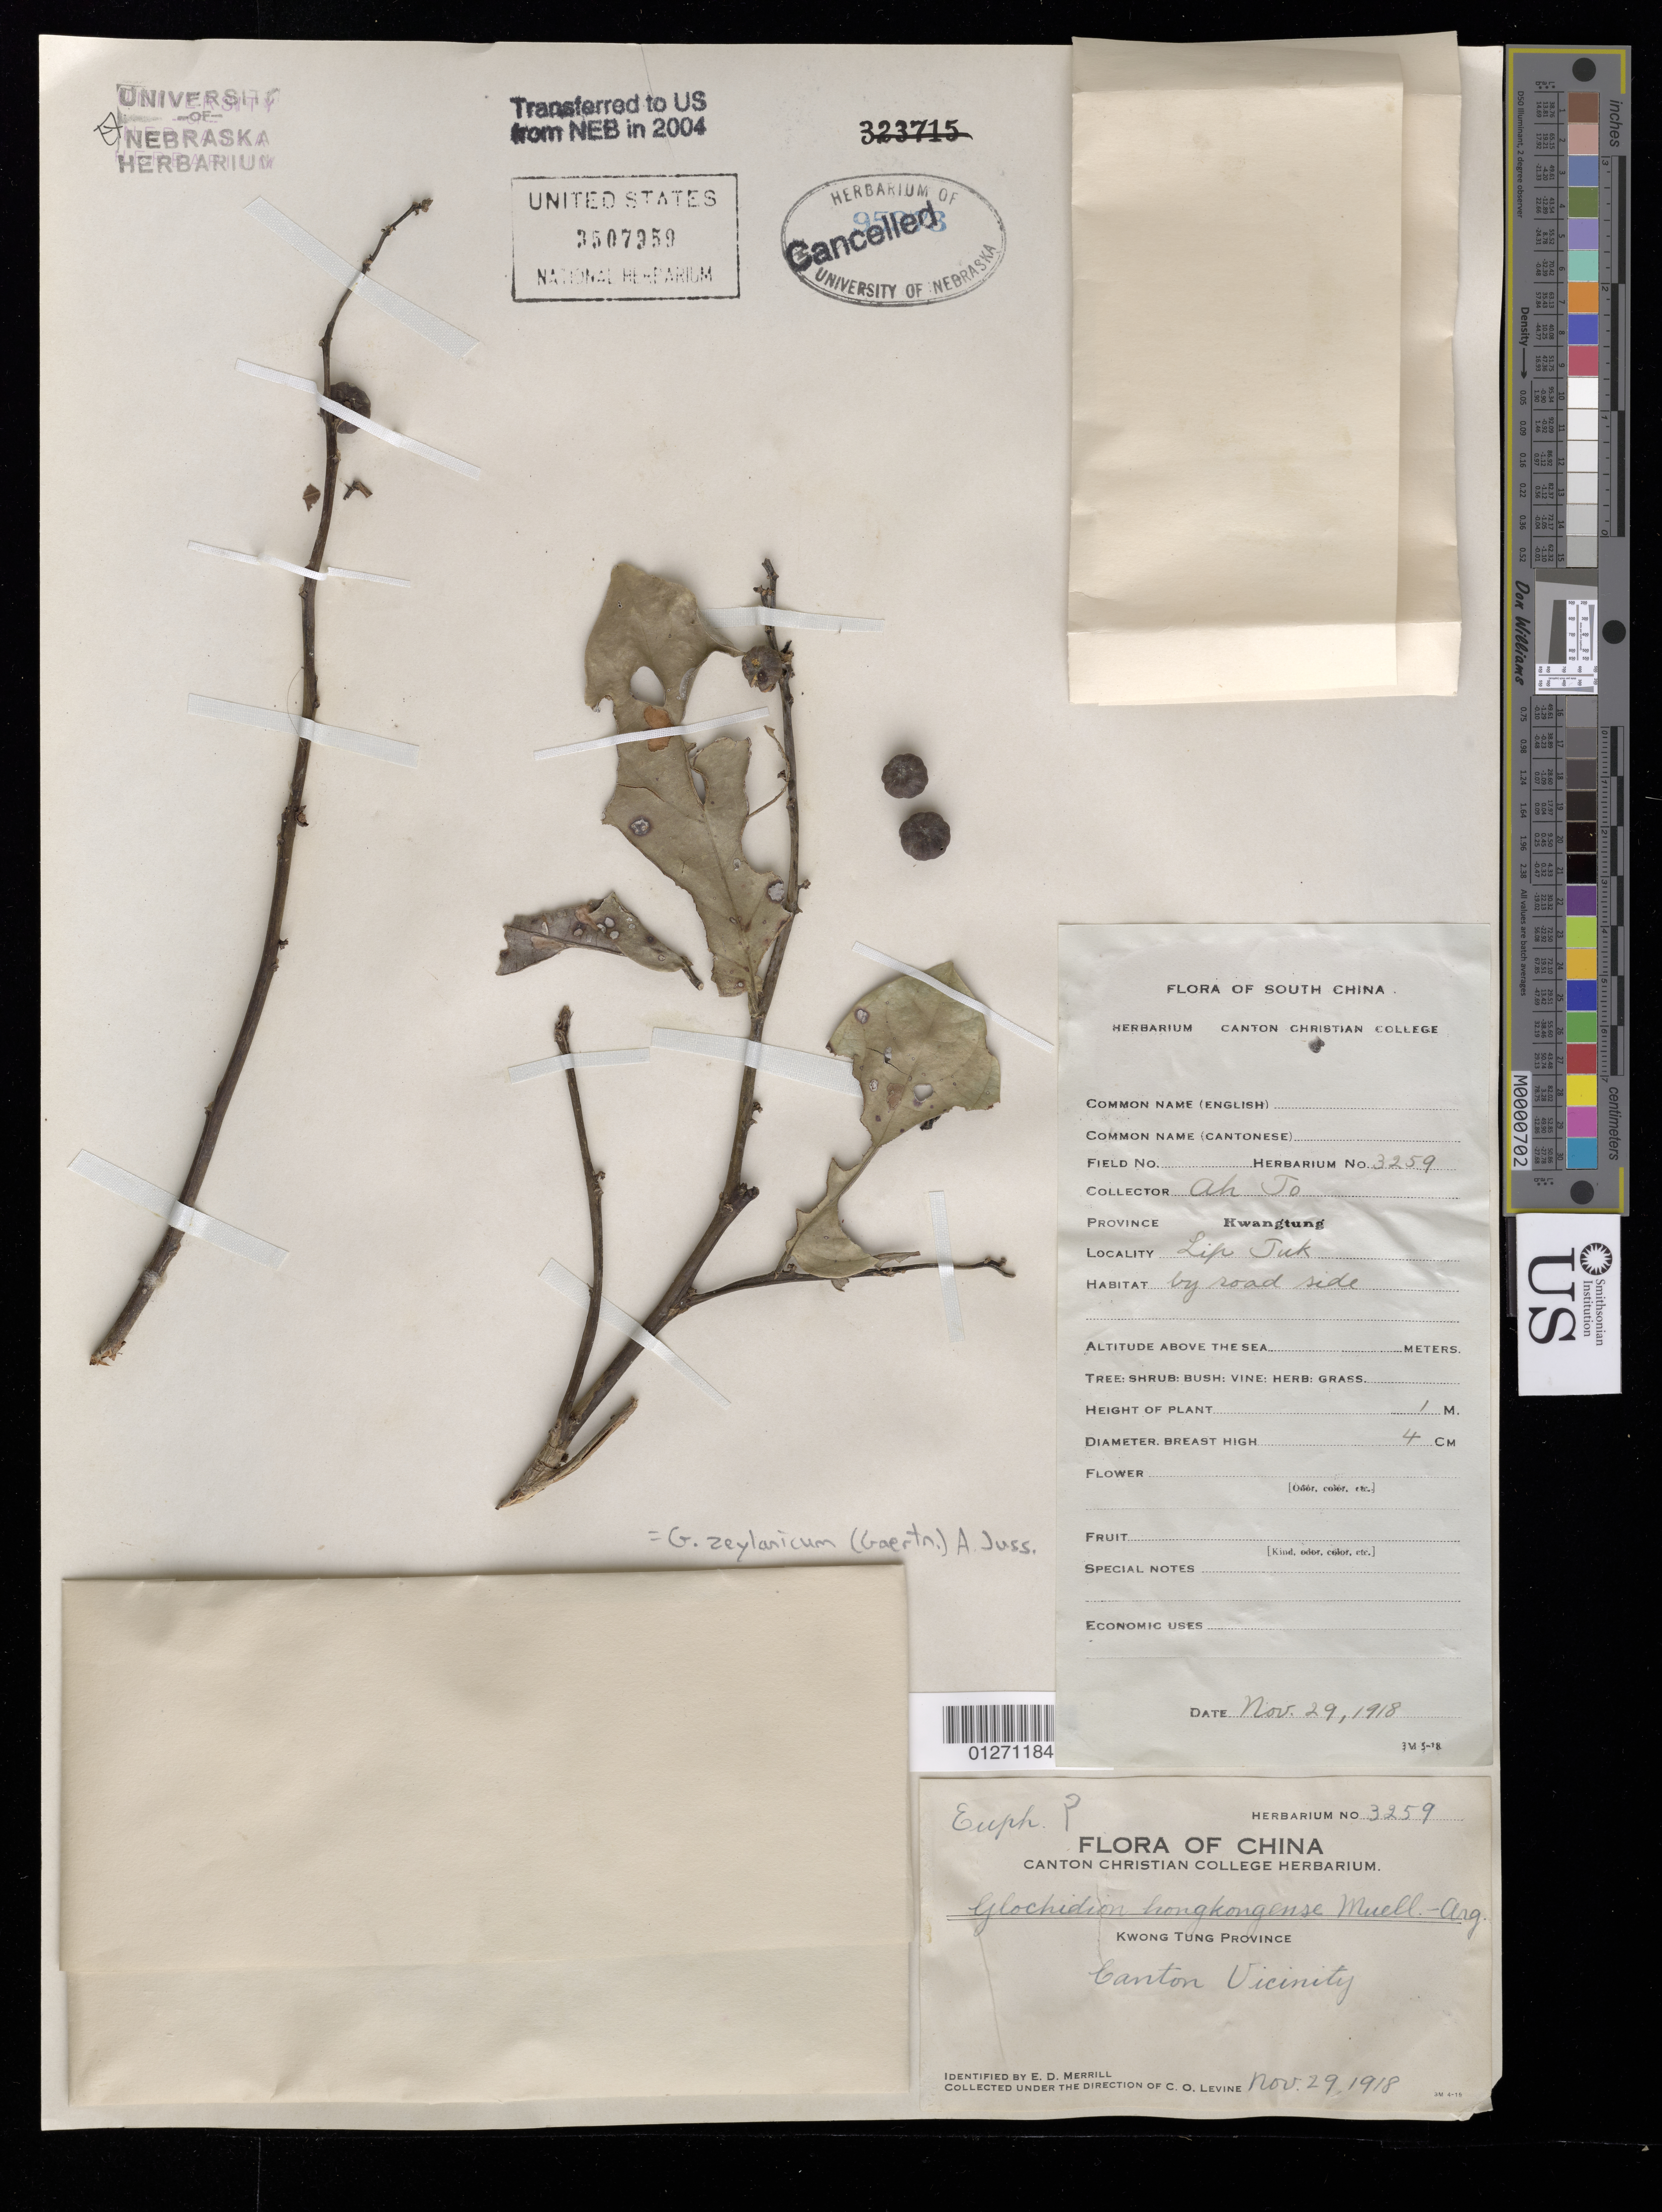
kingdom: Plantae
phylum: Tracheophyta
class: Magnoliopsida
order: Malpighiales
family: Phyllanthaceae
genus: Glochidion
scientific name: Glochidion zeylanicum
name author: (Gaertn.) A. Juss.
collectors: C. O. Levine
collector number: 3259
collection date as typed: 29 Nov 1918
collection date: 1918-11-29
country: China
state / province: Guangdong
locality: Canton Vicinity.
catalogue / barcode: US 3507959